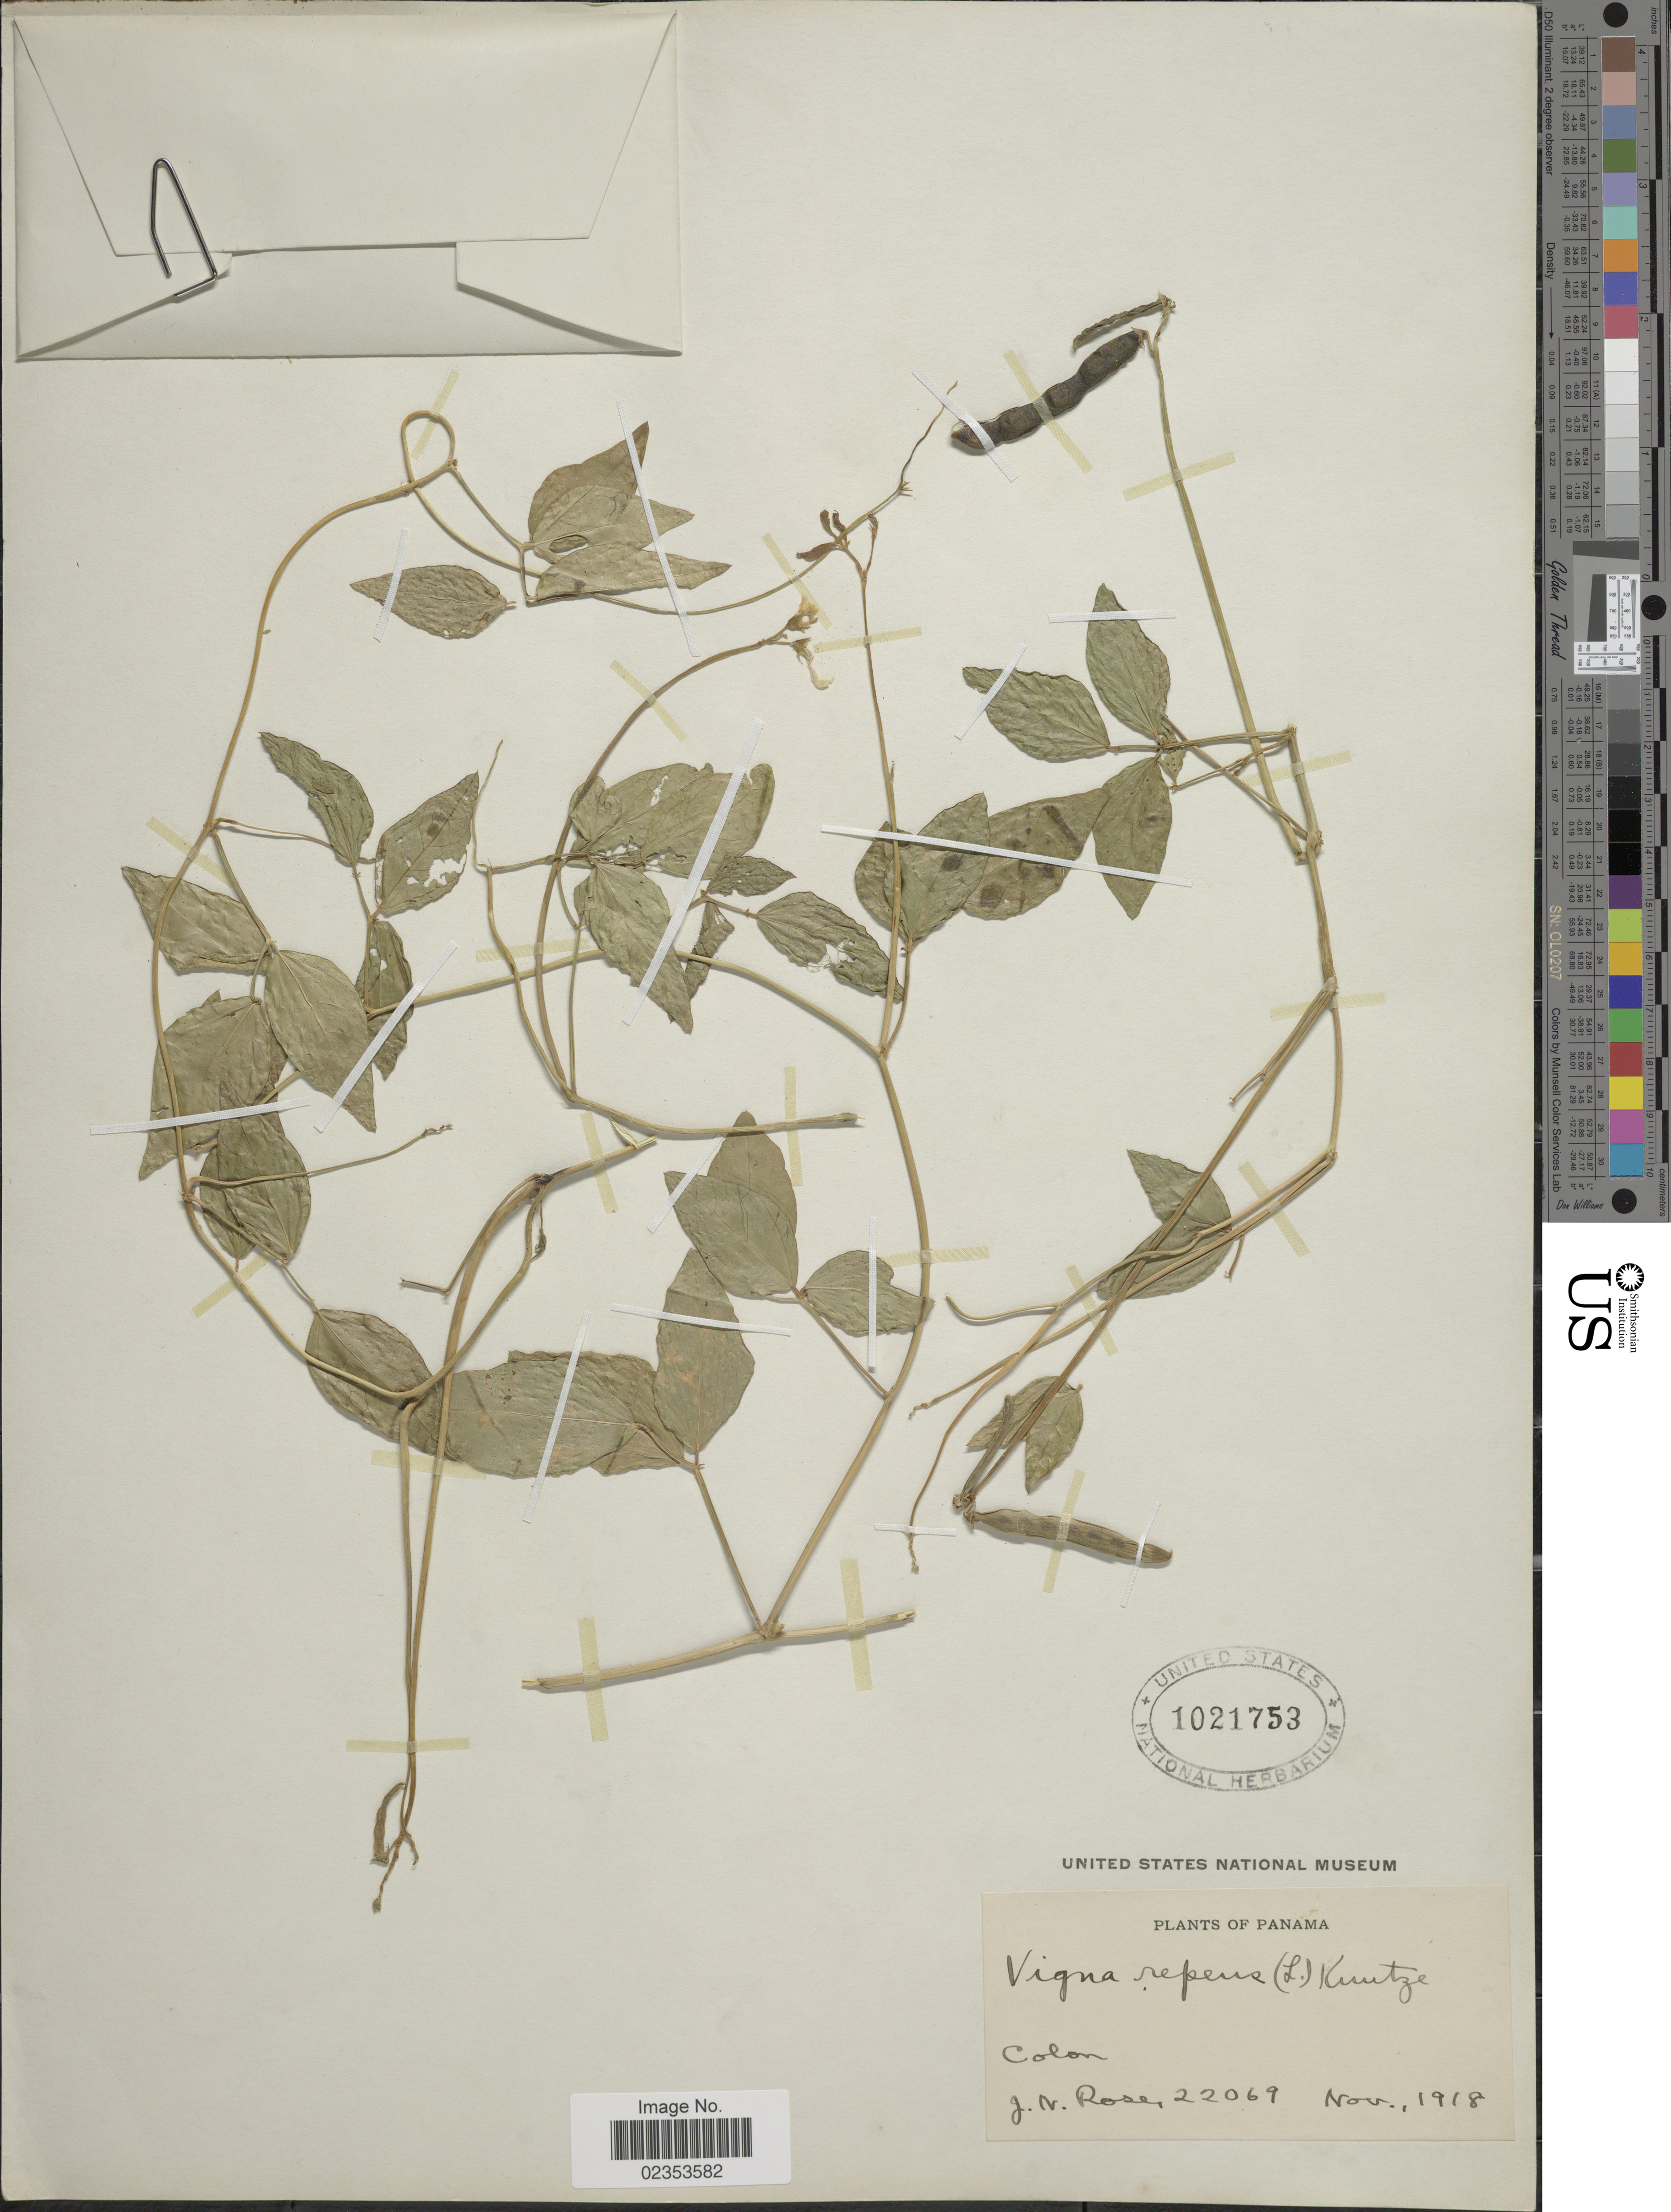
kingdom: Plantae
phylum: Tracheophyta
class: Magnoliopsida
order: Fabales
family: Fabaceae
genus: Vigna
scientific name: Vigna luteola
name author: (Jacq.) Benth.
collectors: J. N. Rose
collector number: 22069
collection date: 1918-11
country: Panama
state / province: Colón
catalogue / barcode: US 1021753